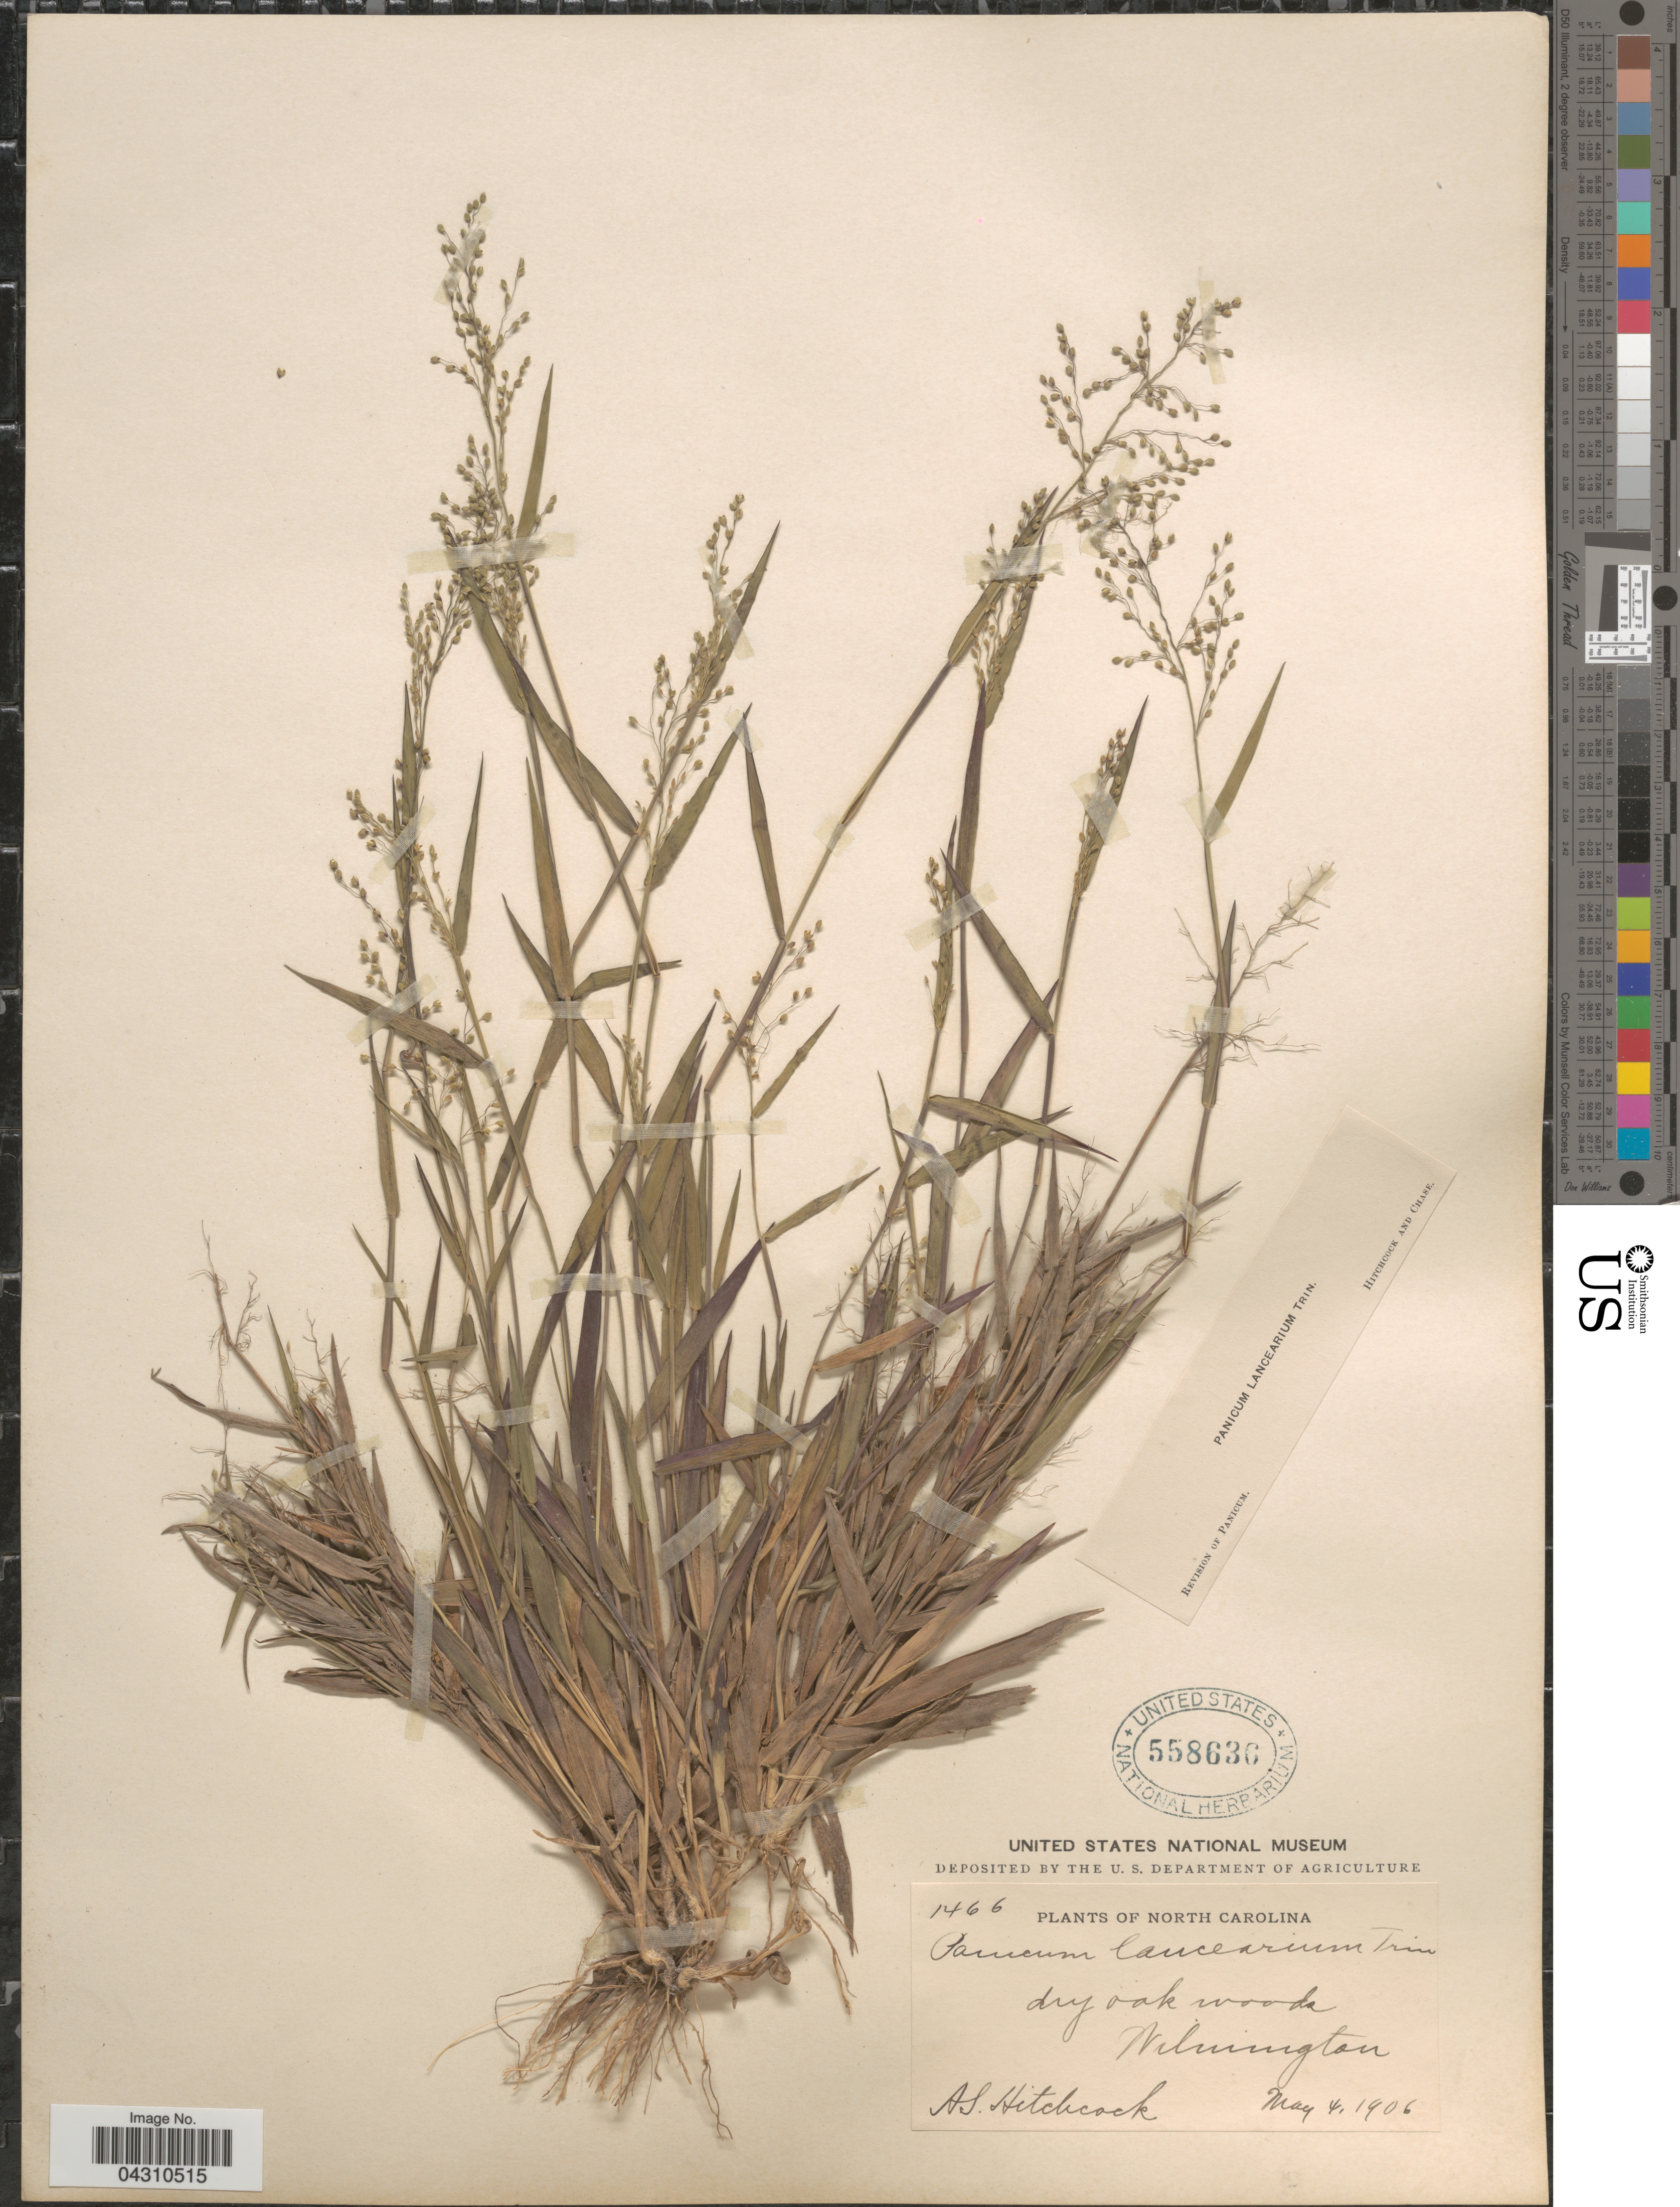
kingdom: Plantae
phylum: Tracheophyta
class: Liliopsida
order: Poales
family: Poaceae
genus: Dichanthelium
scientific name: Dichanthelium portoricense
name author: (Desv. ex Ham.) B.F. Hansen & Wunderlin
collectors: A. S. Hitchcock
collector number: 1466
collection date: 1906-05-04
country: United States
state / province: North Carolina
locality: Wilmington.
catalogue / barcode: US 558636